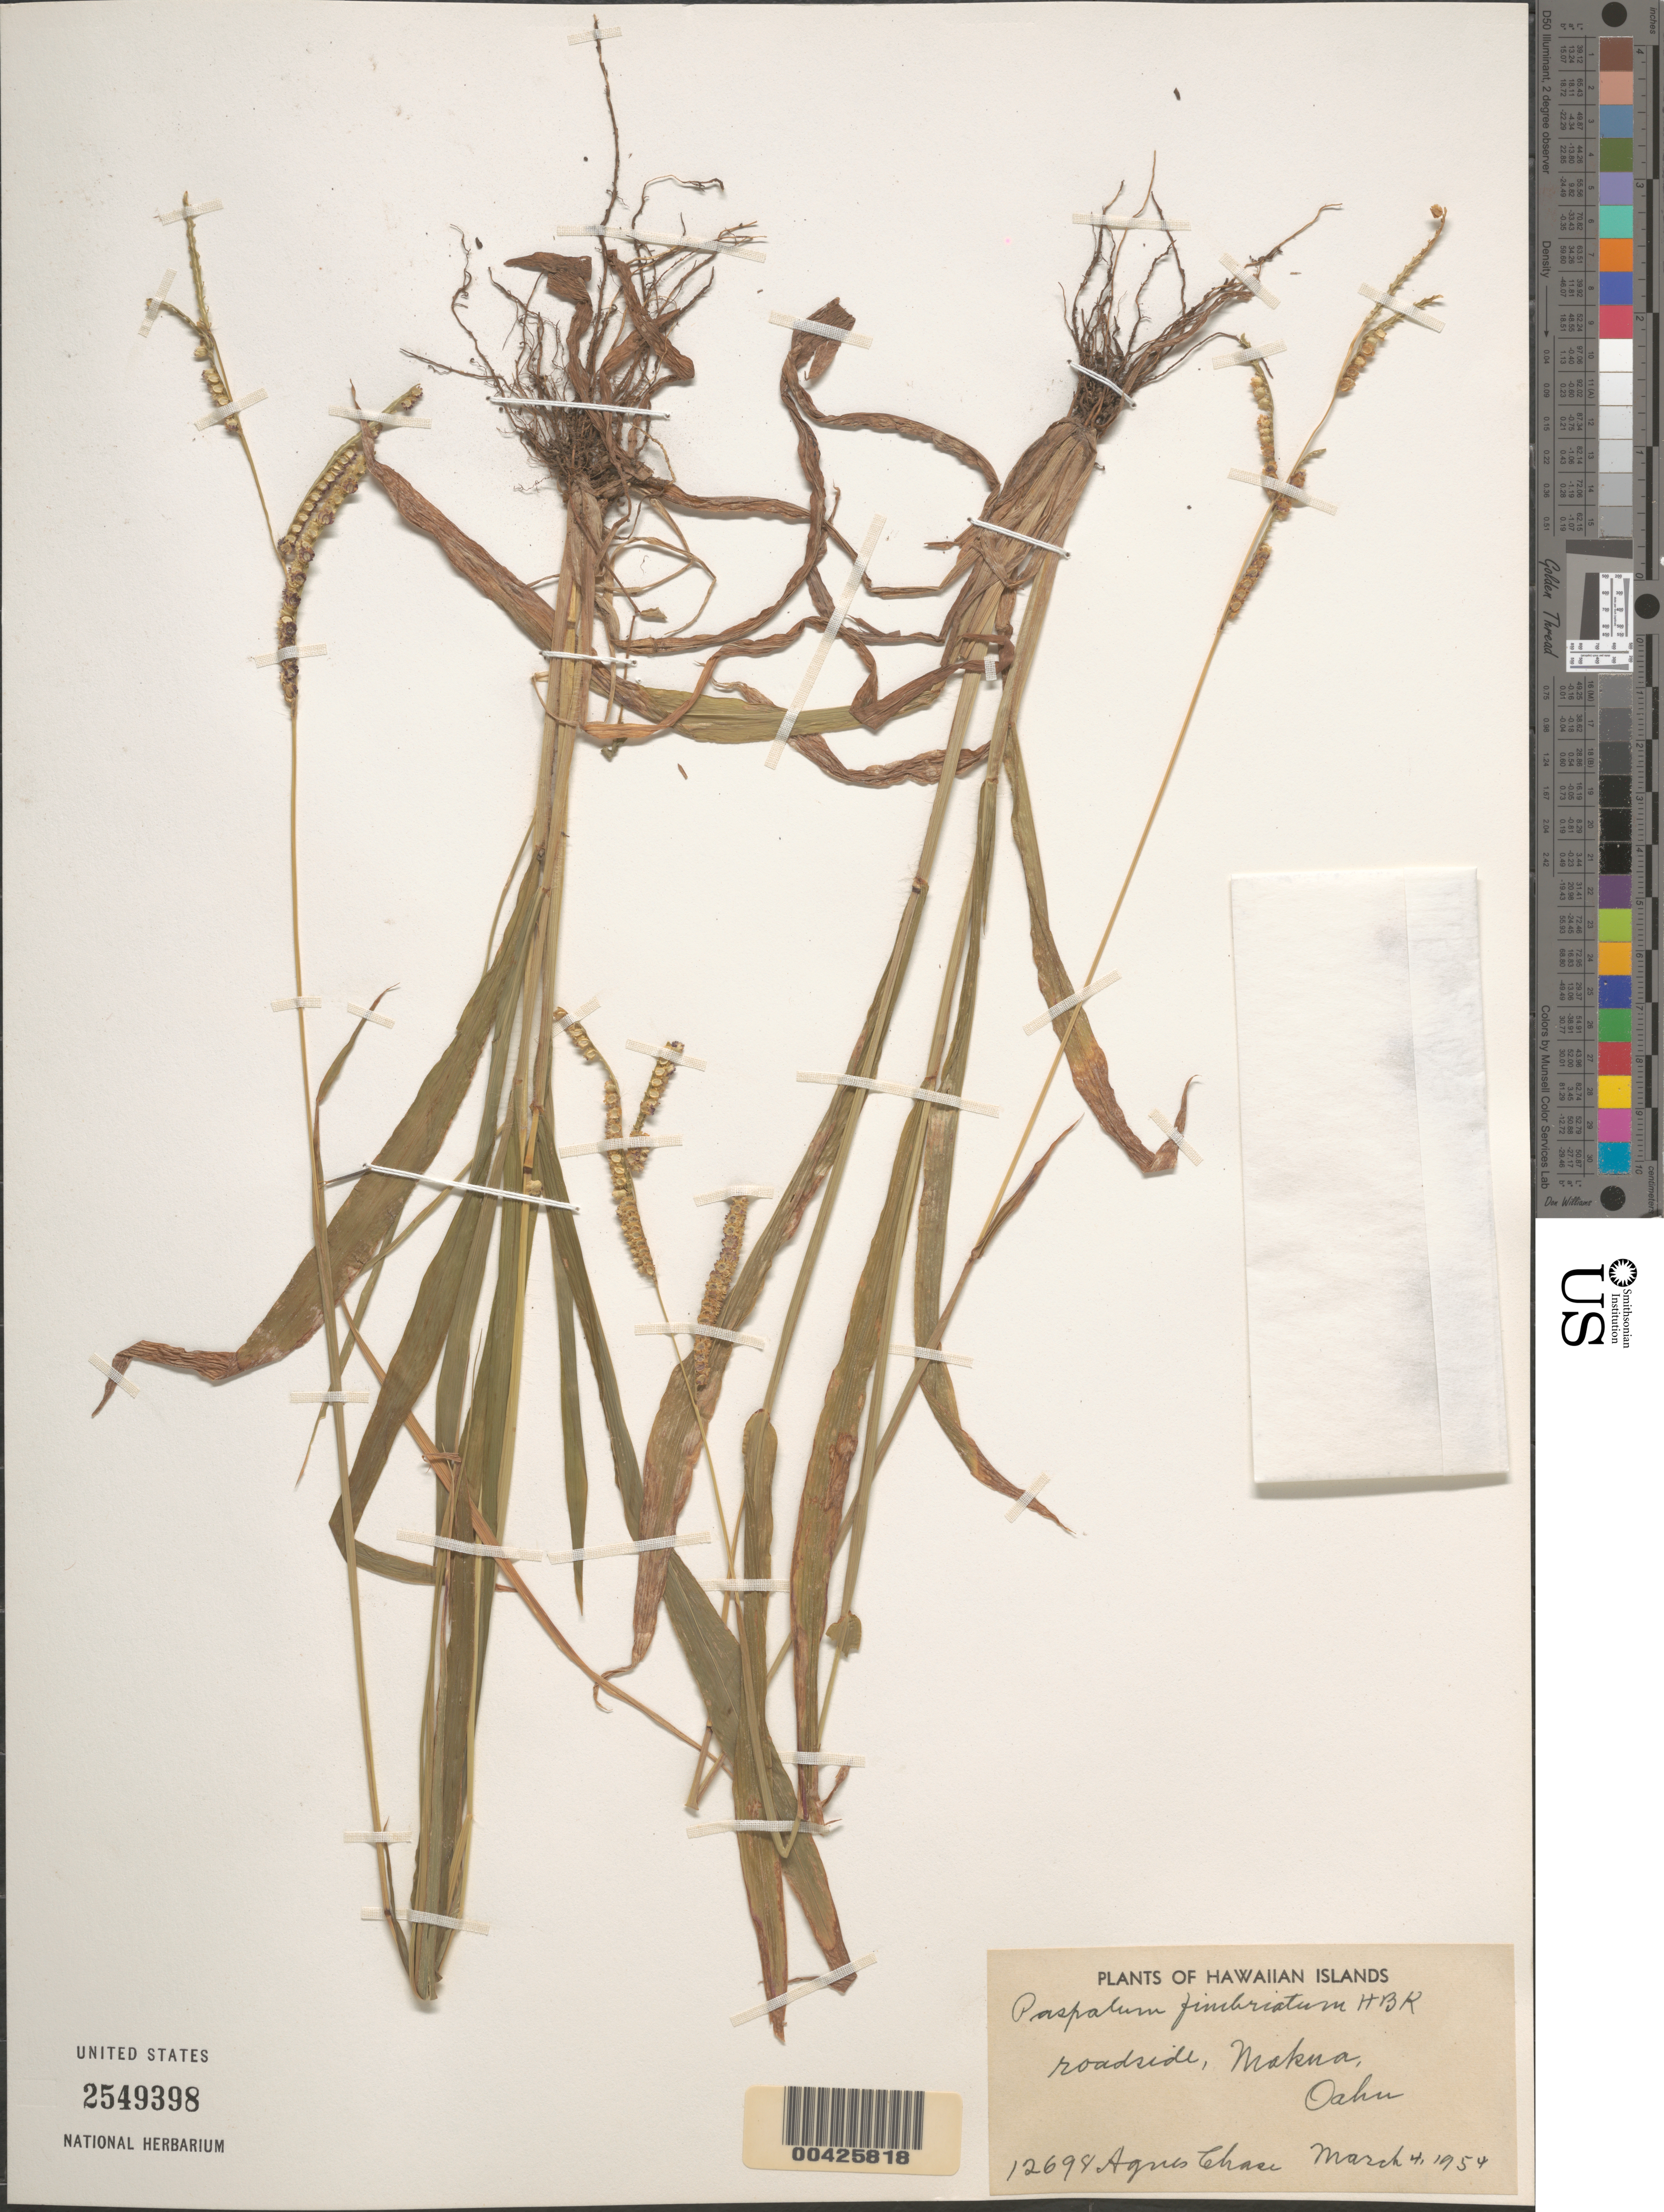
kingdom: Plantae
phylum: Tracheophyta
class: Liliopsida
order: Poales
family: Poaceae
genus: Paspalum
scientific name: Paspalum fimbriatum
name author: Kunth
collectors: A. Chase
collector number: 12698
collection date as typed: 4 Mar 1954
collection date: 1954-03-04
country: United States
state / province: Hawaii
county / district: Honolulu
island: Oahu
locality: Makua, roadside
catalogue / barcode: US 2549398